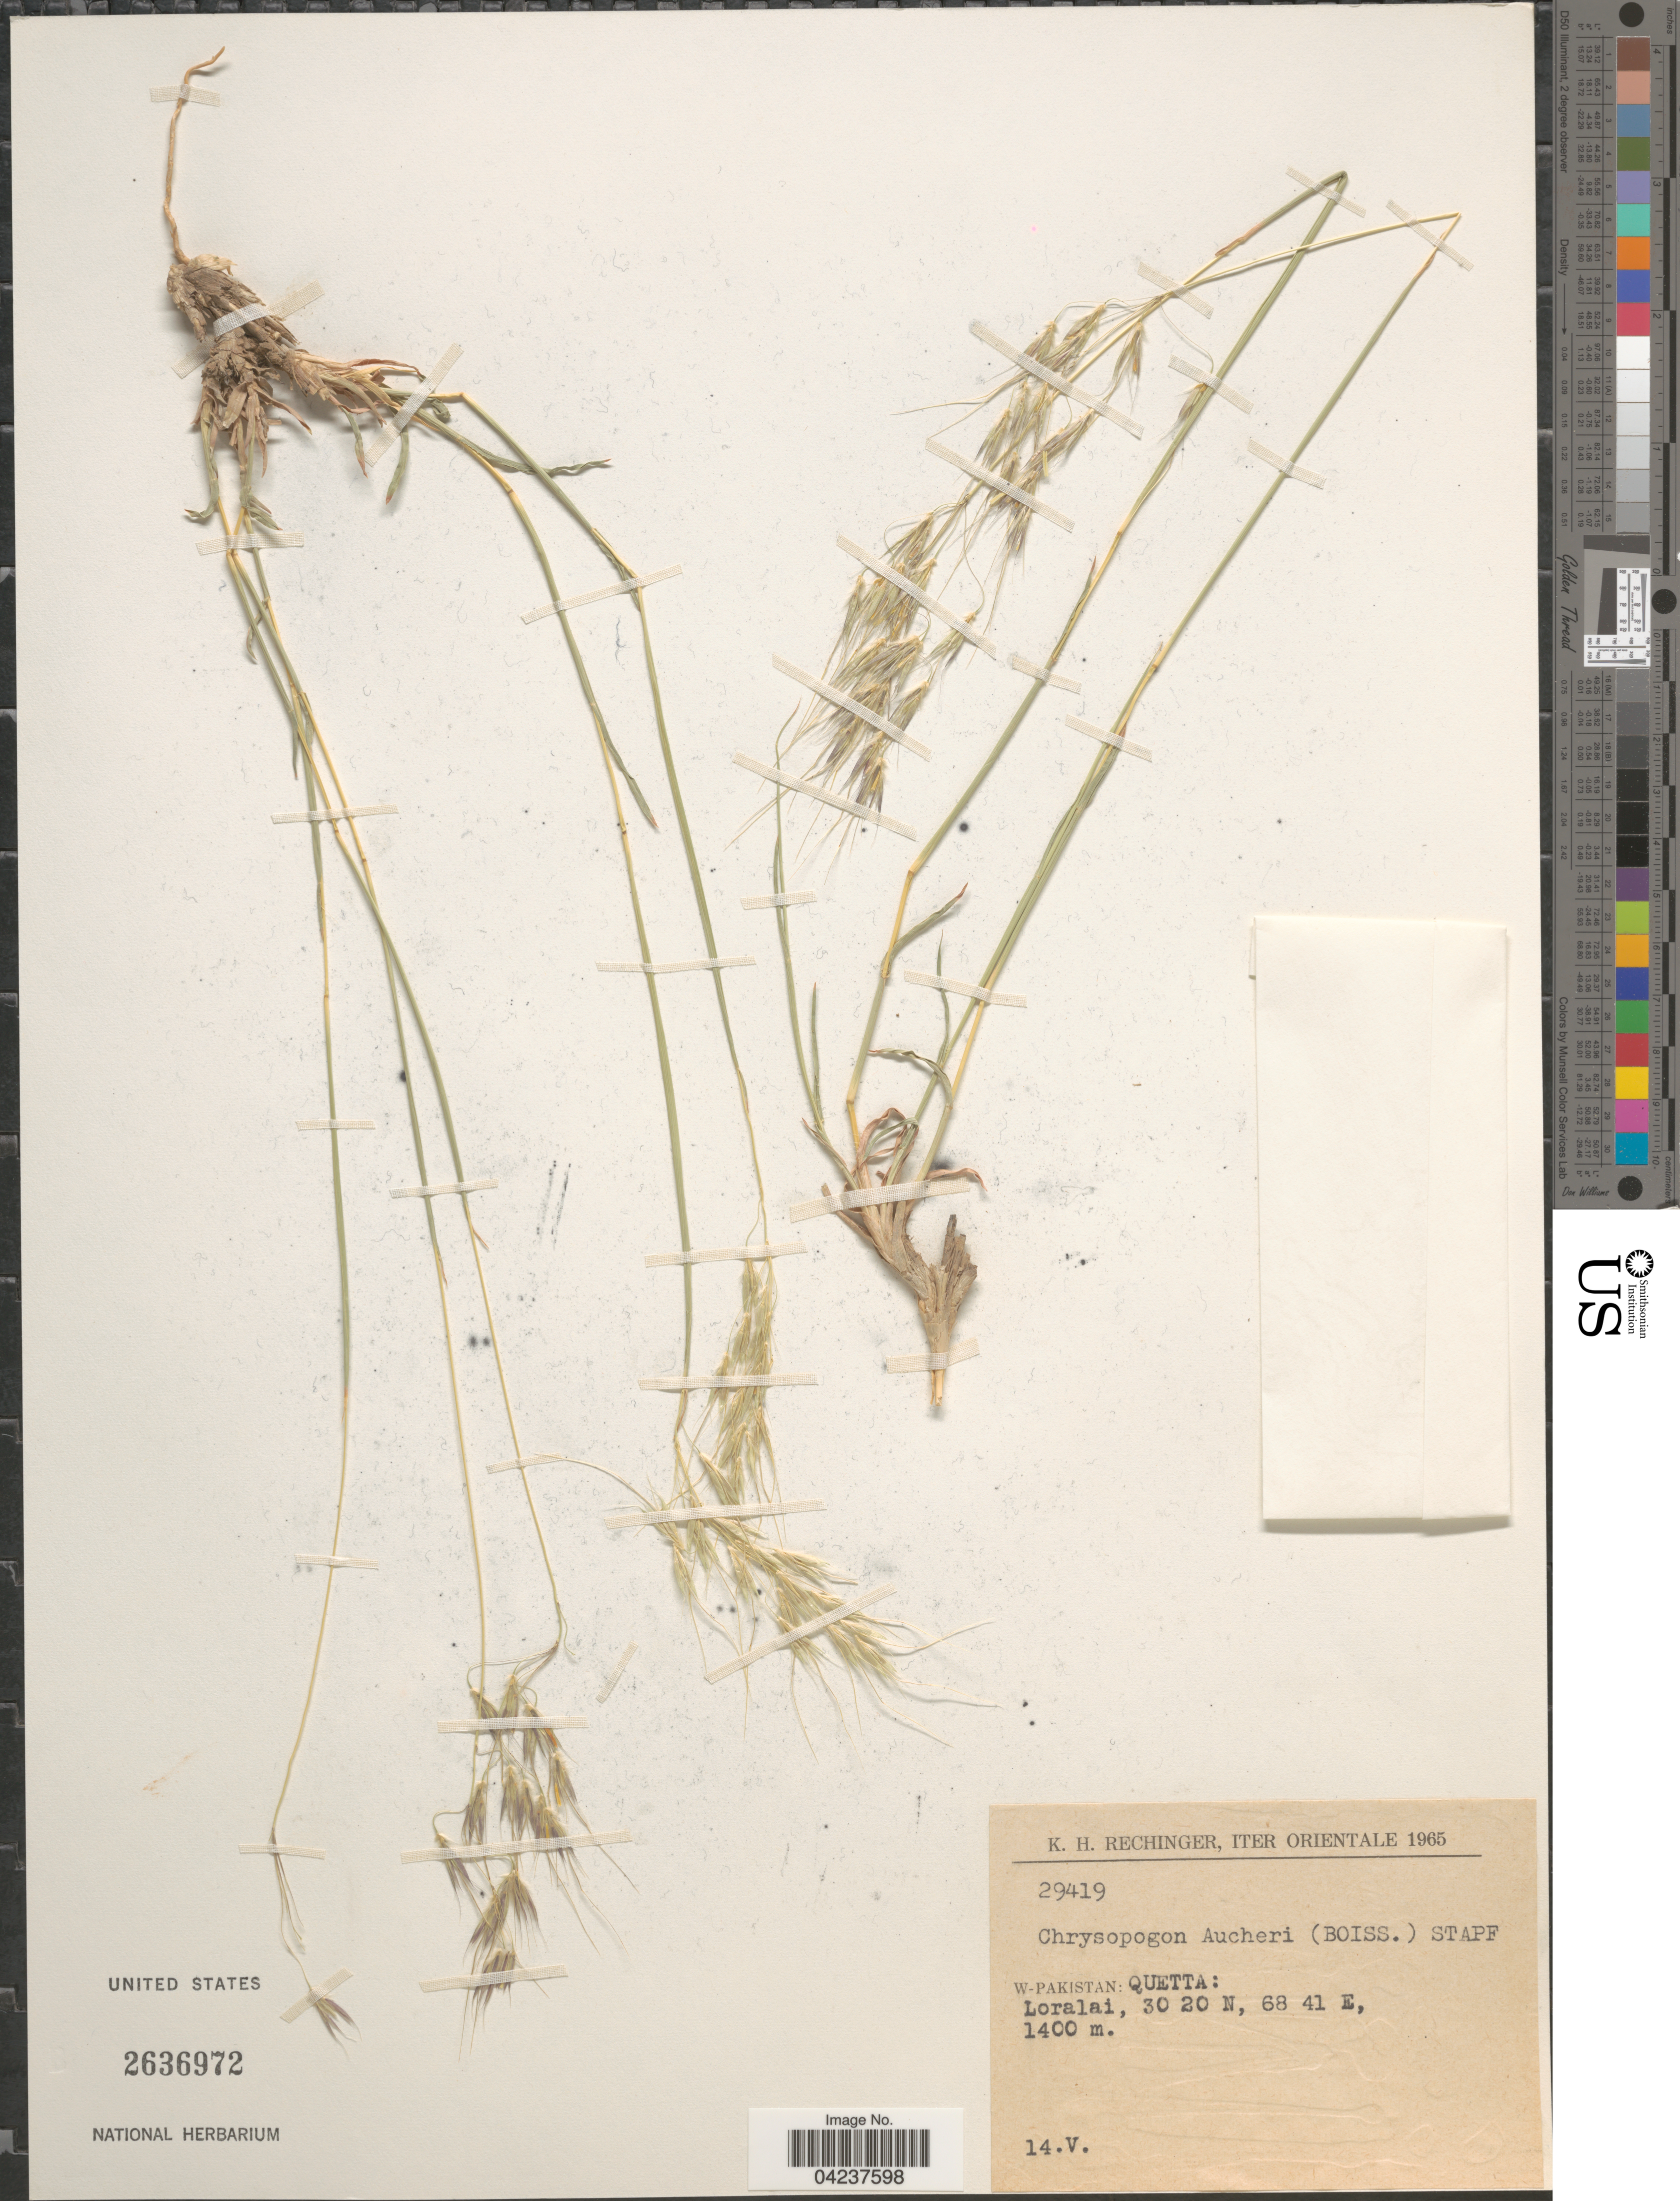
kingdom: Plantae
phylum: Tracheophyta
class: Liliopsida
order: Poales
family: Poaceae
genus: Chrysopogon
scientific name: Chrysopogon fallax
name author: S.T. Blake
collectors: K. H. Rechinger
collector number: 29419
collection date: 1965-05-14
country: Pakistan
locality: Iter Orientale 1965. W-Pakistan: Quetta: Loralai.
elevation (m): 1400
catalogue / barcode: US 2636972